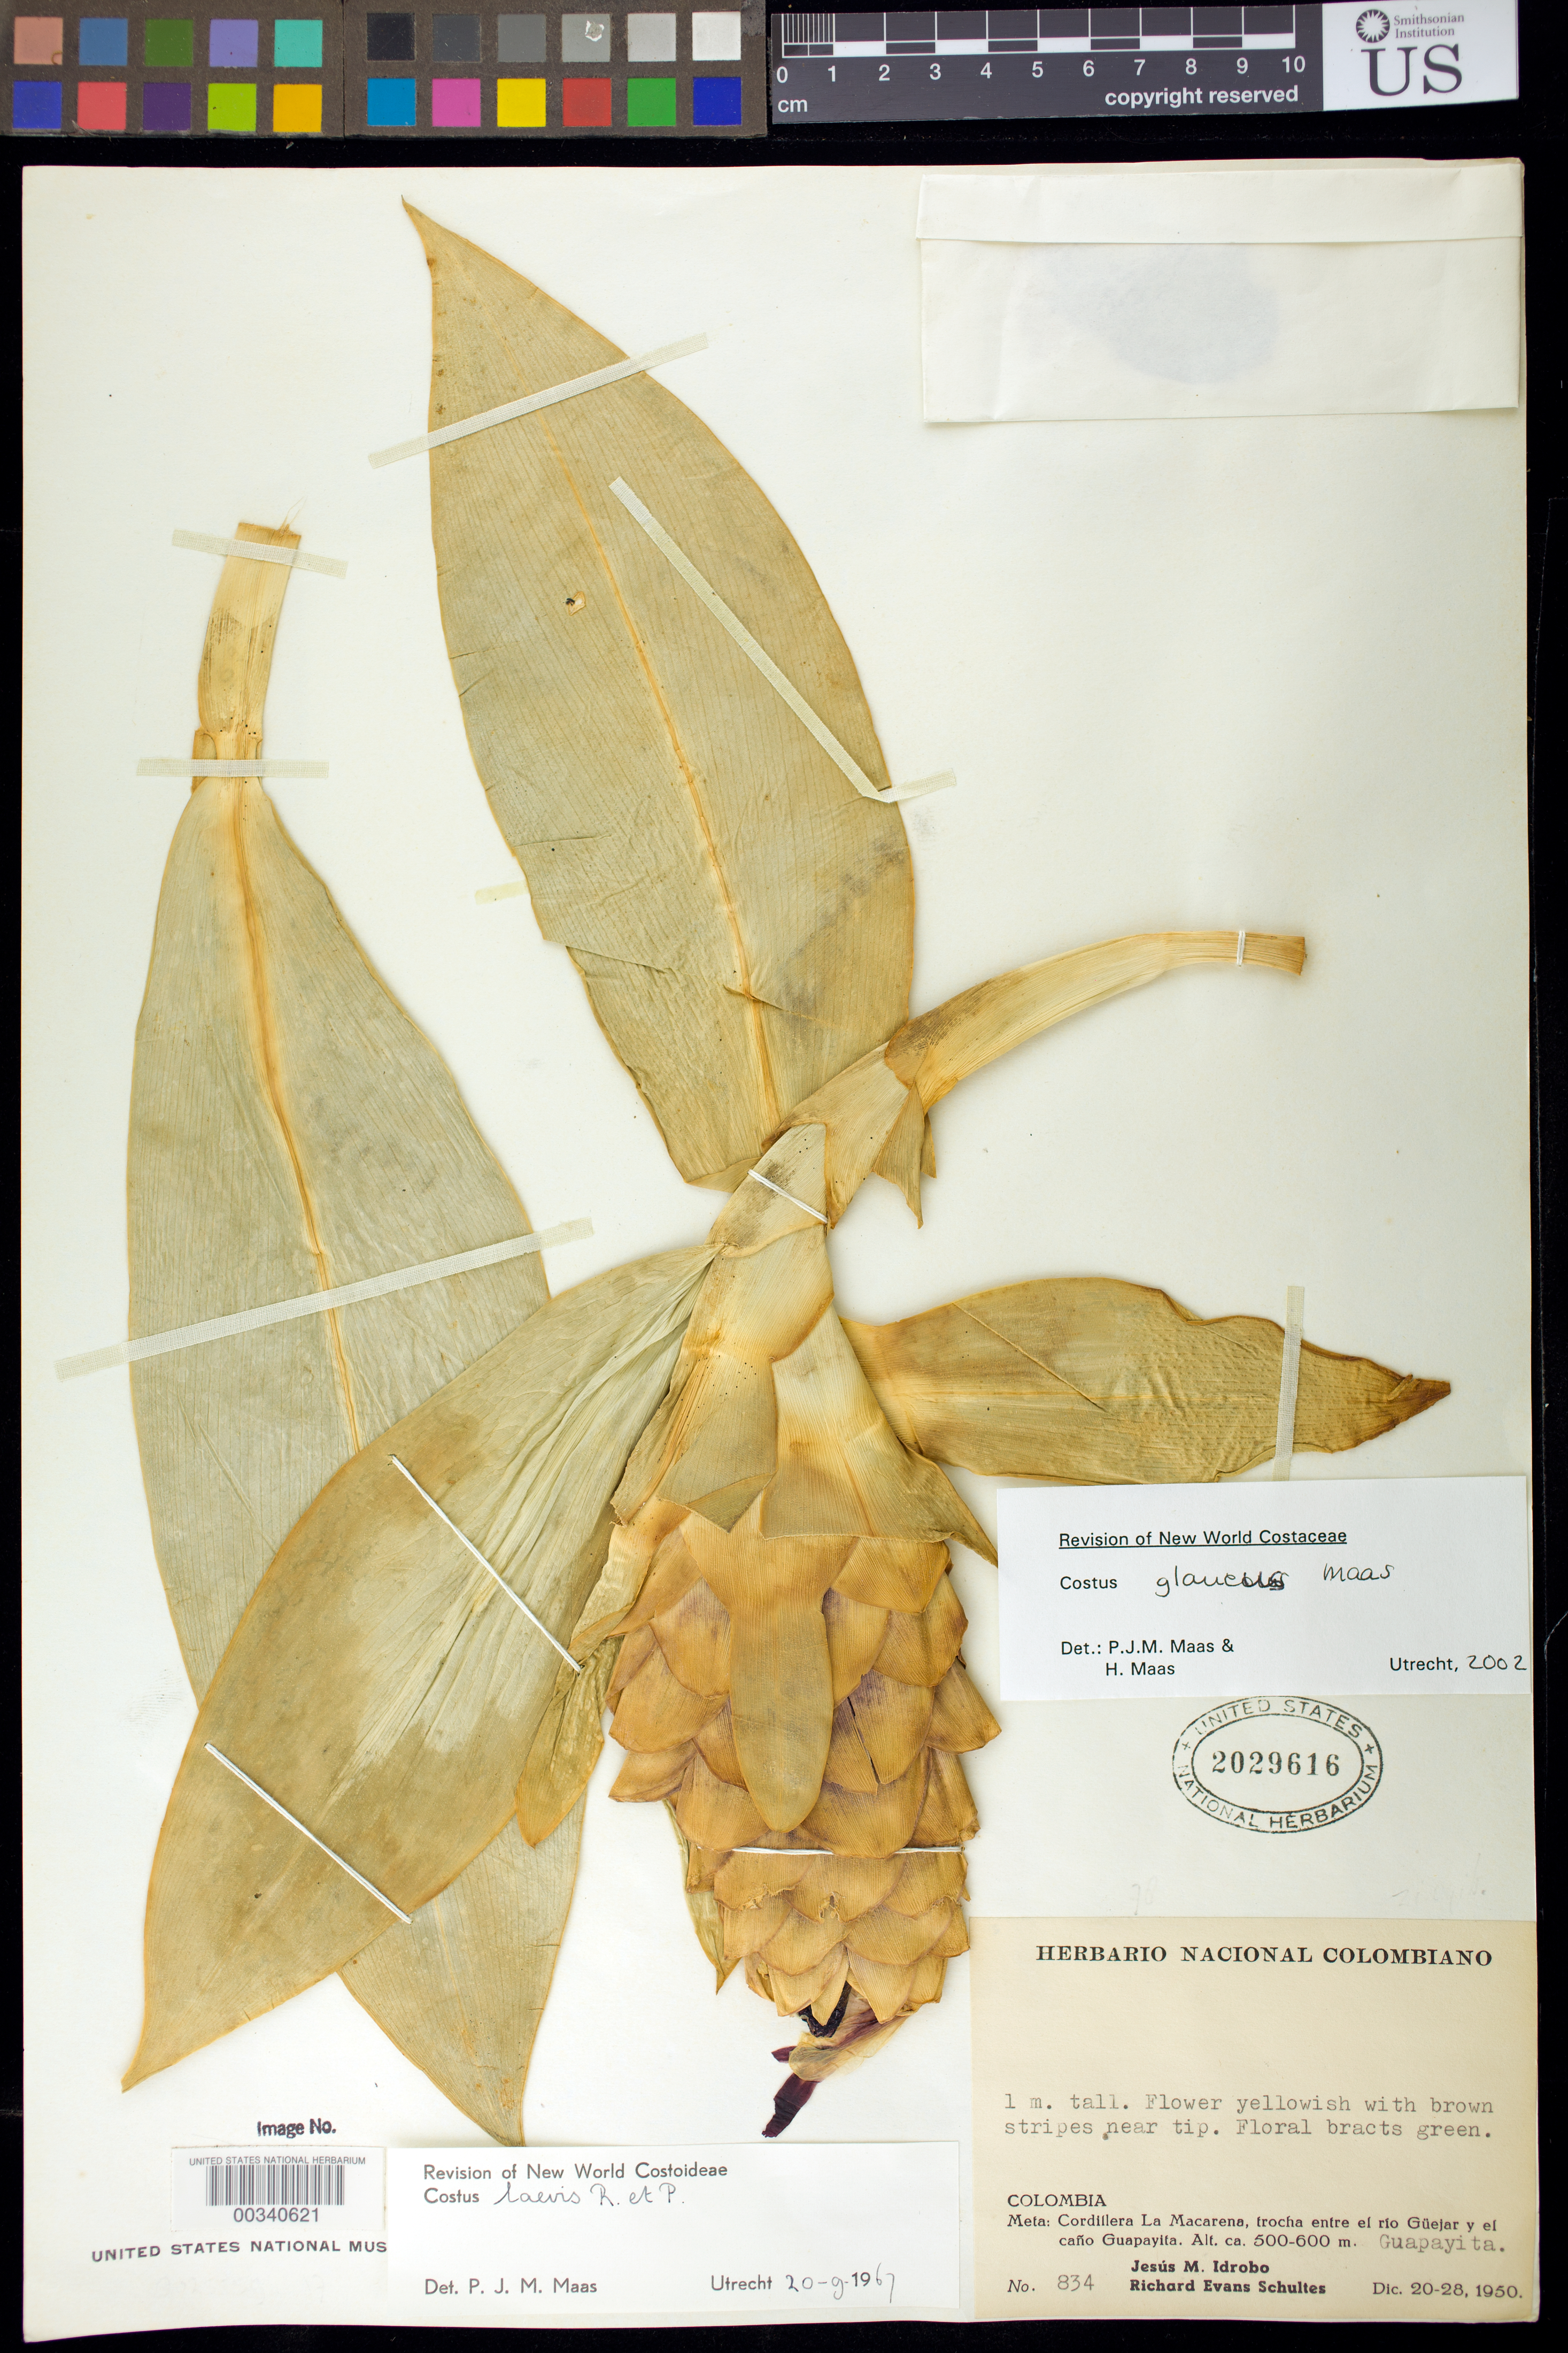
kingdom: Plantae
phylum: Tracheophyta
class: Liliopsida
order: Zingiberales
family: Costaceae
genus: Costus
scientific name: Costus glaucus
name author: Maas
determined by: Maas, Paul J. M.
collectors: J. M. Idrobo & R. E. Schultes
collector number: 834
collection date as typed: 20 Dec 1950 to 28 Dec 1950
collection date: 1950-12-20/1950-12-28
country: Colombia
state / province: Meta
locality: Cordillera la Macarena, Trocha entre el Rio Guejar y el Caño Guapayita, Guapayita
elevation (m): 500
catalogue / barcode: US 2029616